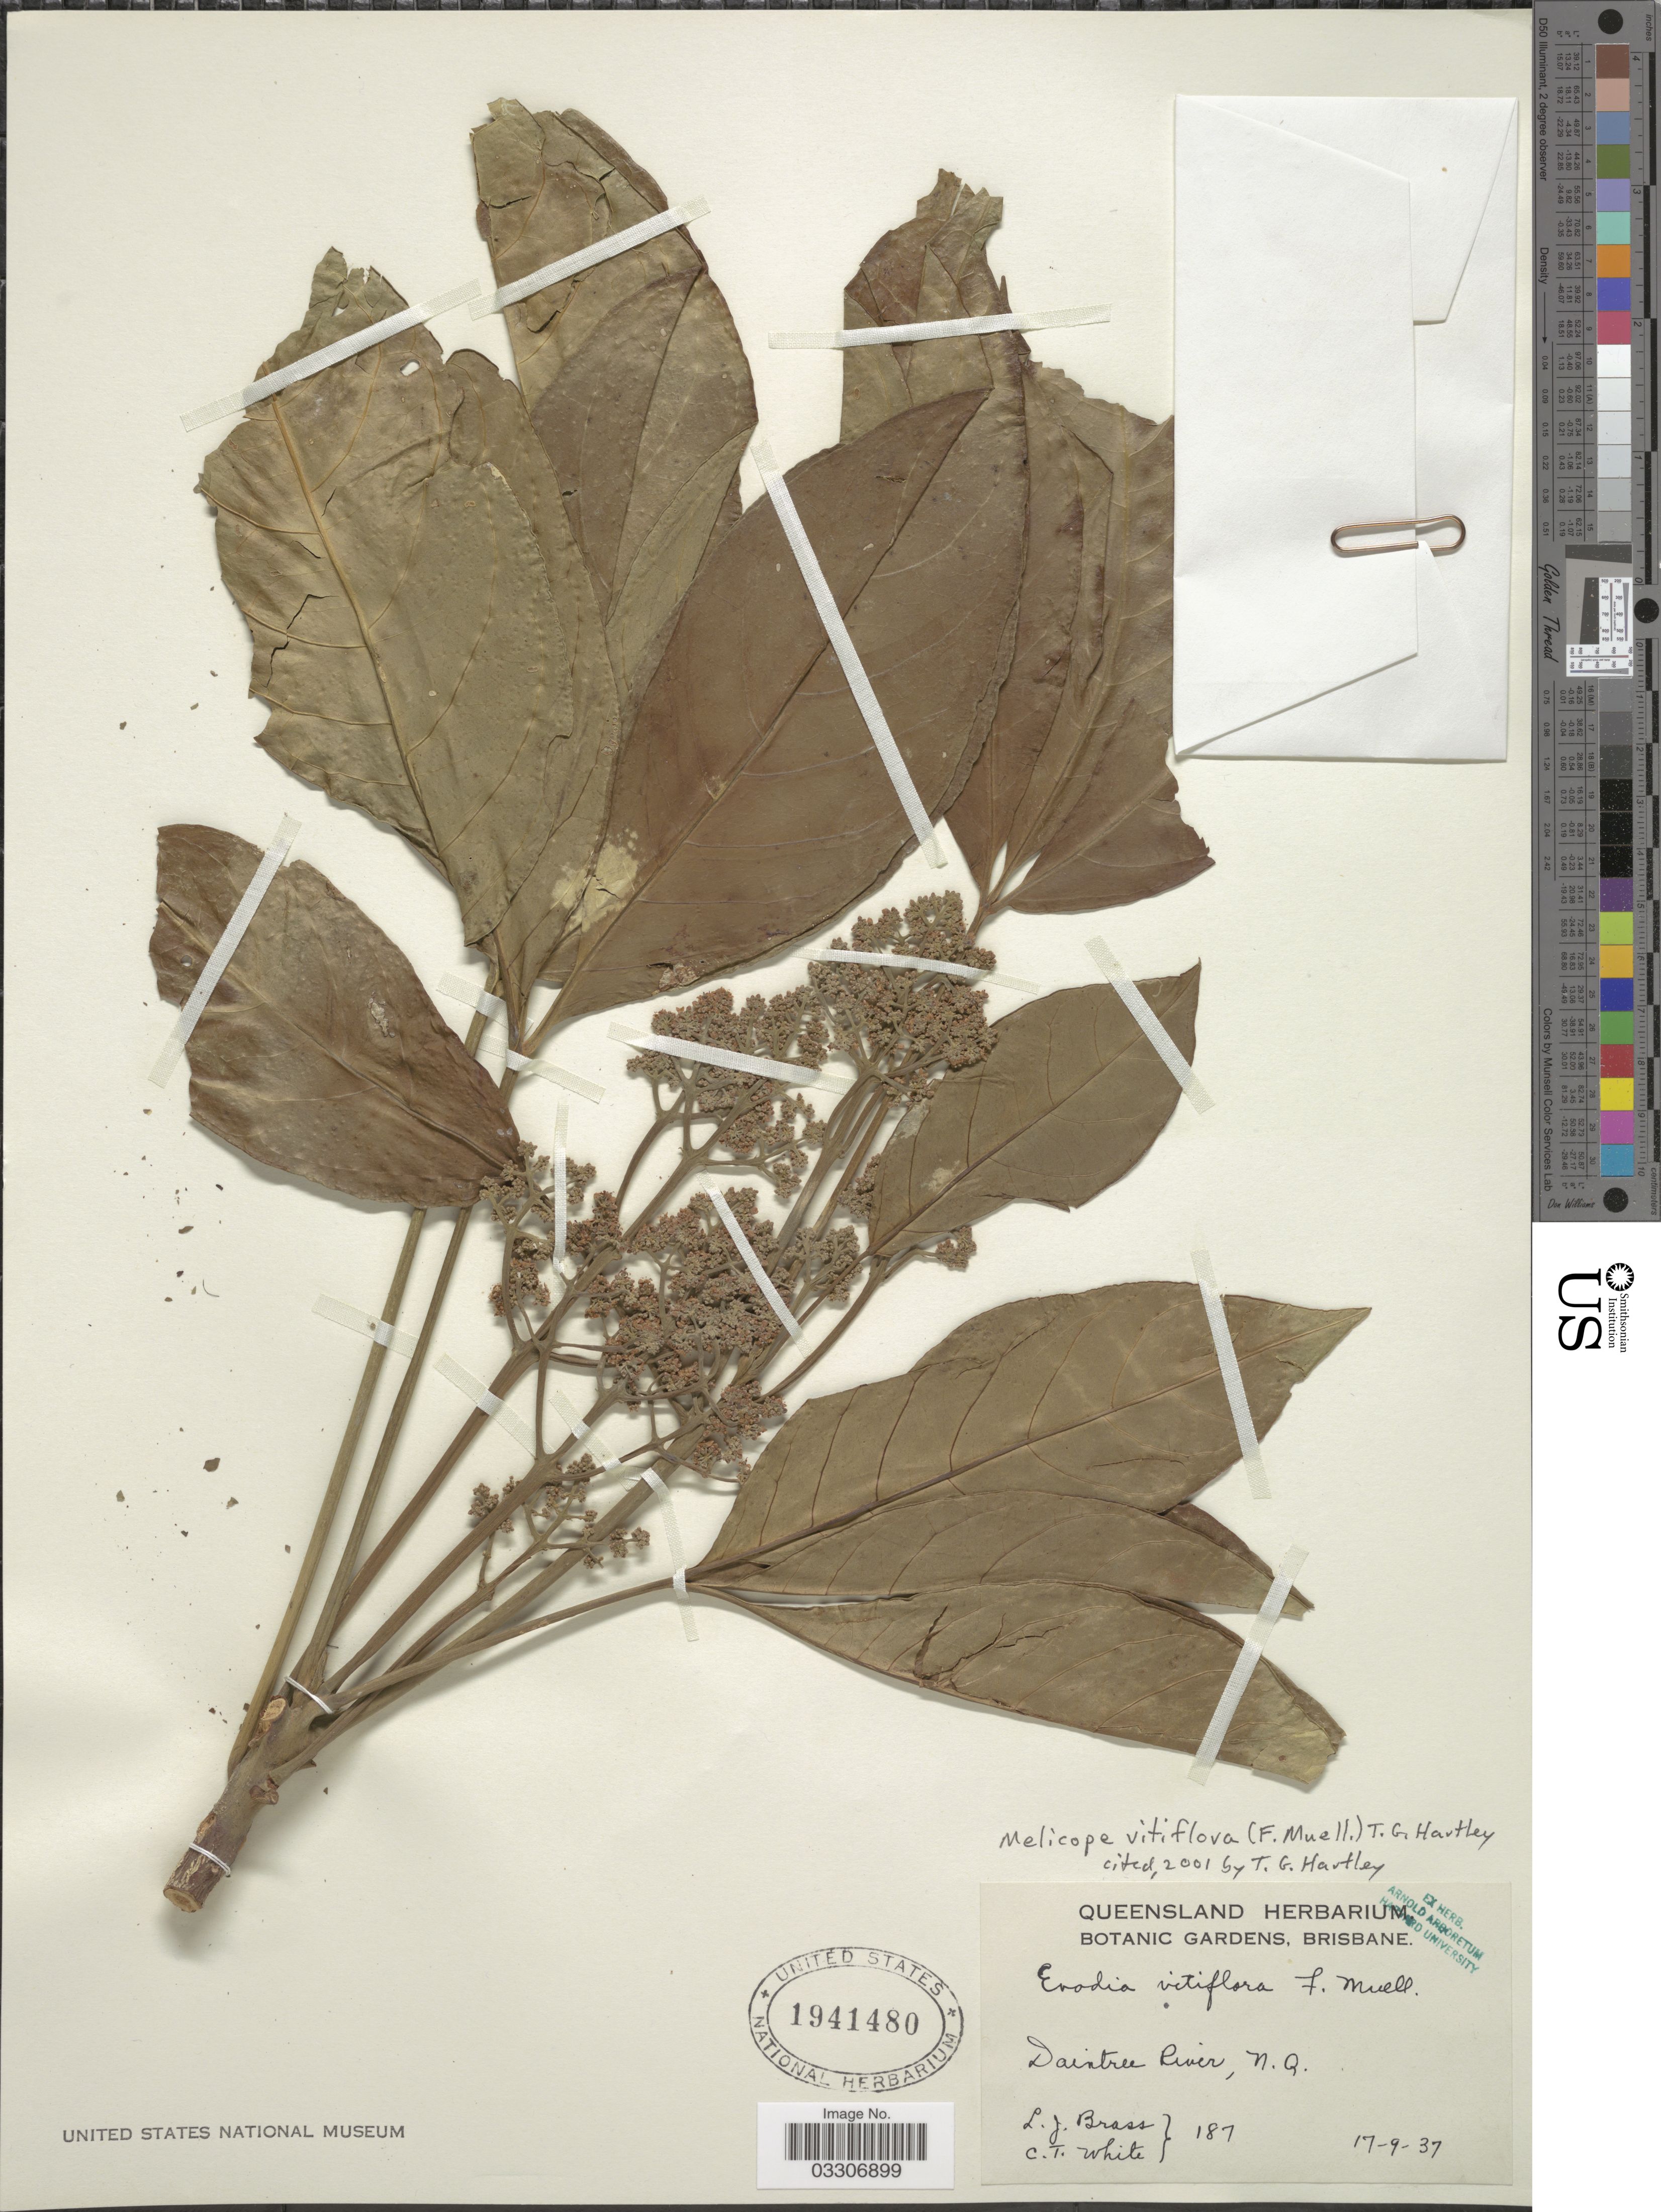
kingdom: Plantae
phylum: Tracheophyta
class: Magnoliopsida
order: Sapindales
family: Rutaceae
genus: Melicope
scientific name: Melicope vitiflora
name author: (F. Muell.) T.G. Hartley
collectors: L. J. Brass & C. T. White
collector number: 187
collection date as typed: Transcribed d/m/y: 17/9/37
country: Australia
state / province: Queensland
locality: Daintree River, N.Q.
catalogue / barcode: US 1941480